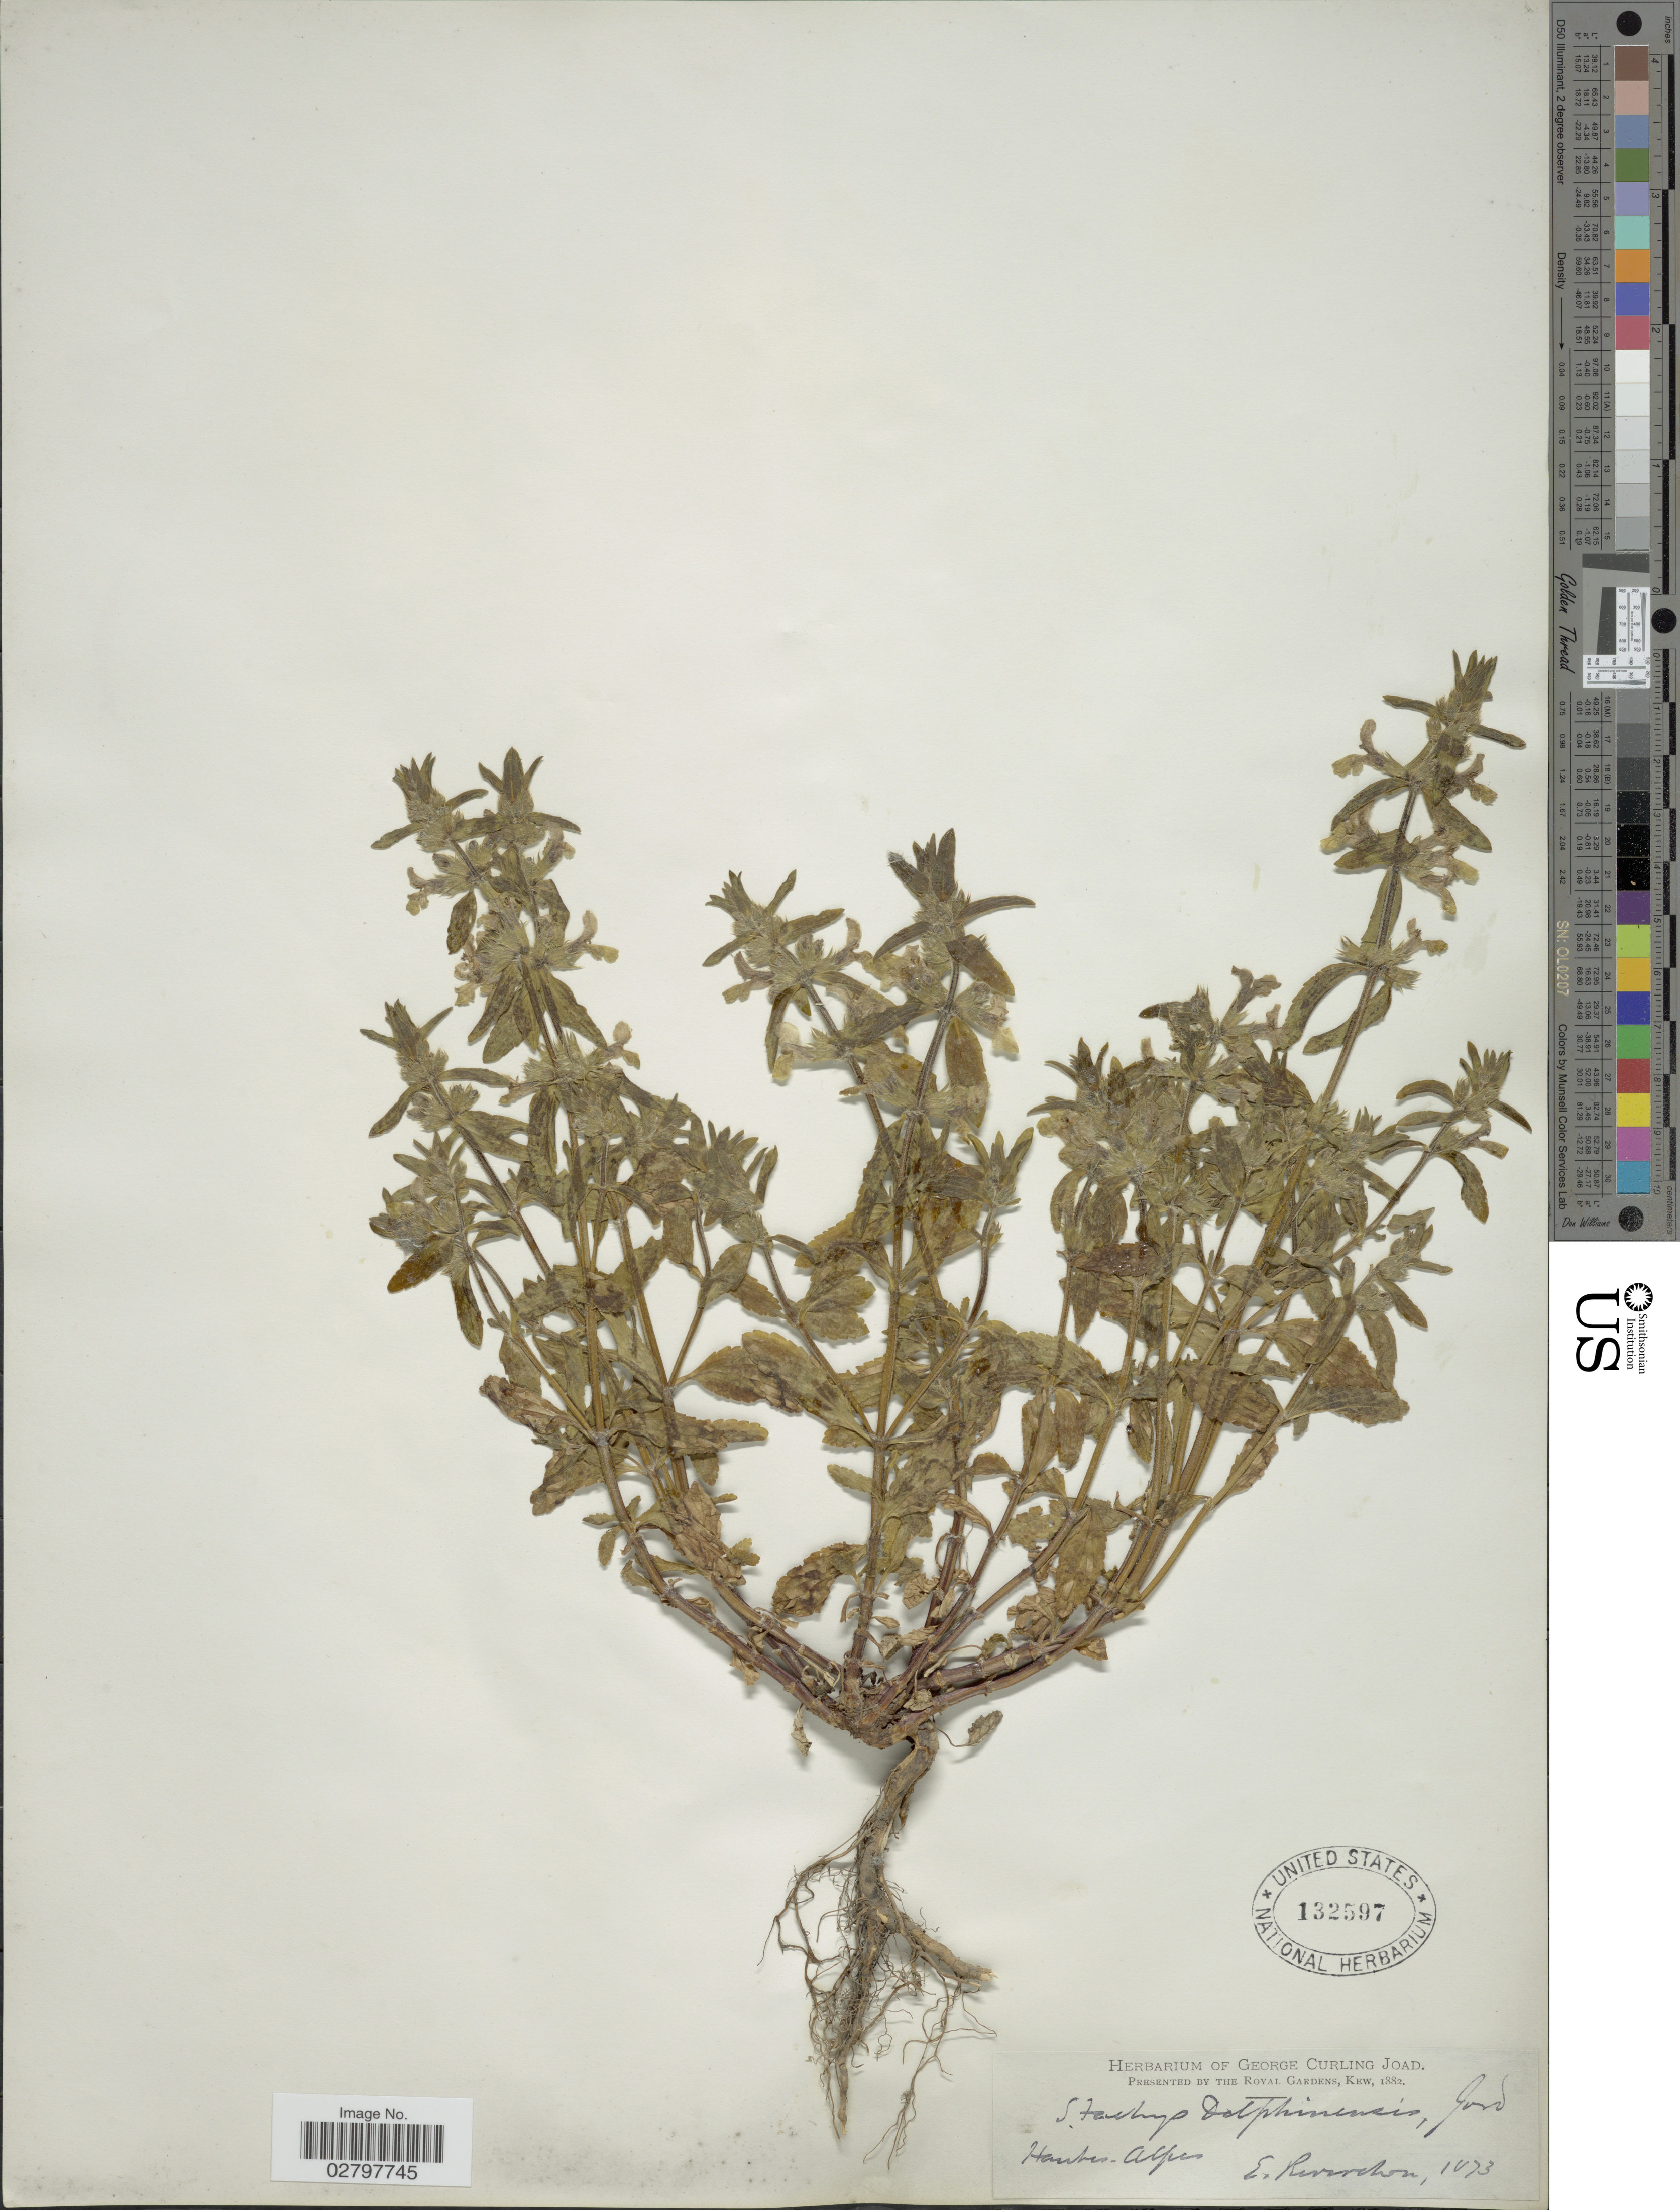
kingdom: Plantae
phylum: Tracheophyta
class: Magnoliopsida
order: Lamiales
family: Lamiaceae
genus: Stachys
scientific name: Stachys delphinensis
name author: Jord.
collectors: E. Reverchon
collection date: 1873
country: France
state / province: Provence-Alpes-Côte d'Azur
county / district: Hautes-Alpes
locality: Hautes-Alpes.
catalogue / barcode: US 132597